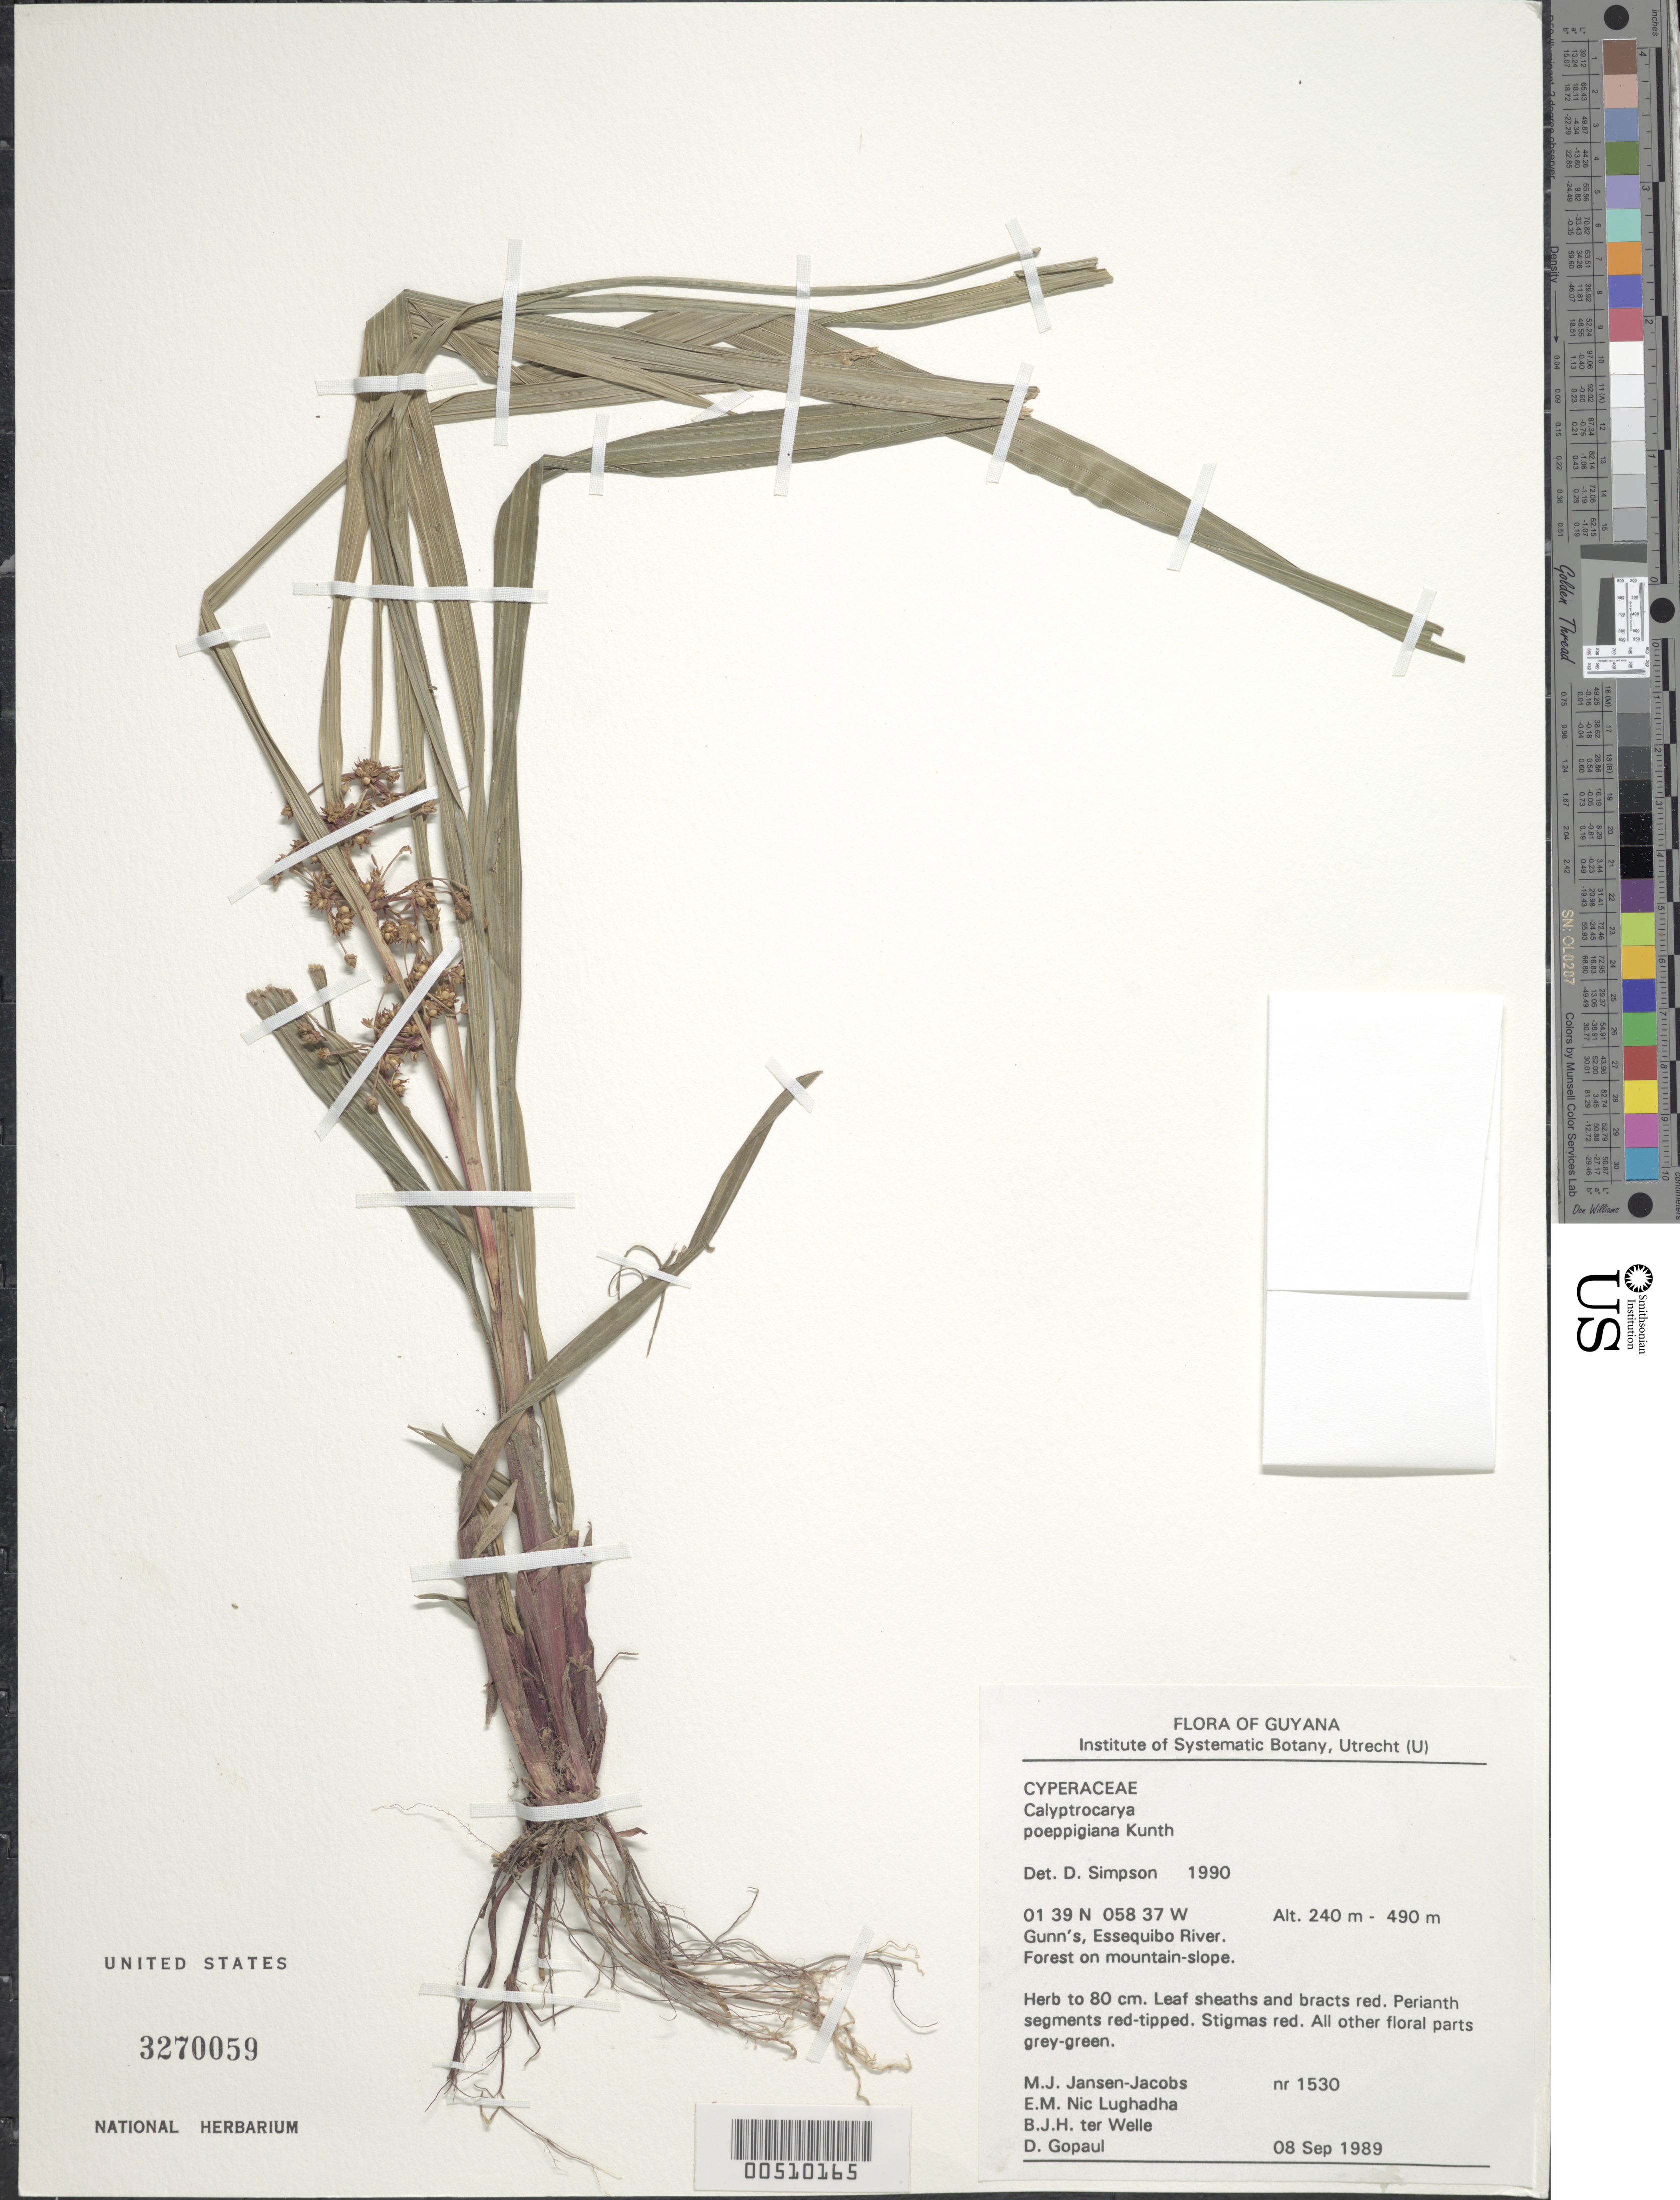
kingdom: Plantae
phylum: Tracheophyta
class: Liliopsida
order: Poales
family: Cyperaceae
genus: Calyptrocarya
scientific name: Calyptrocarya poeppigiana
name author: Kunth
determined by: Simpson, D.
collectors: M. J. Jansen-Jacobs, E. Nic Lughadha, B. Welle & D. Gopaul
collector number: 1530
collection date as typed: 08 Sep 1989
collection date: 1989-09-08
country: Guyana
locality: Gunn's Essequibo River.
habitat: Forest on mountain-slope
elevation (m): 240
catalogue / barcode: US 3270059